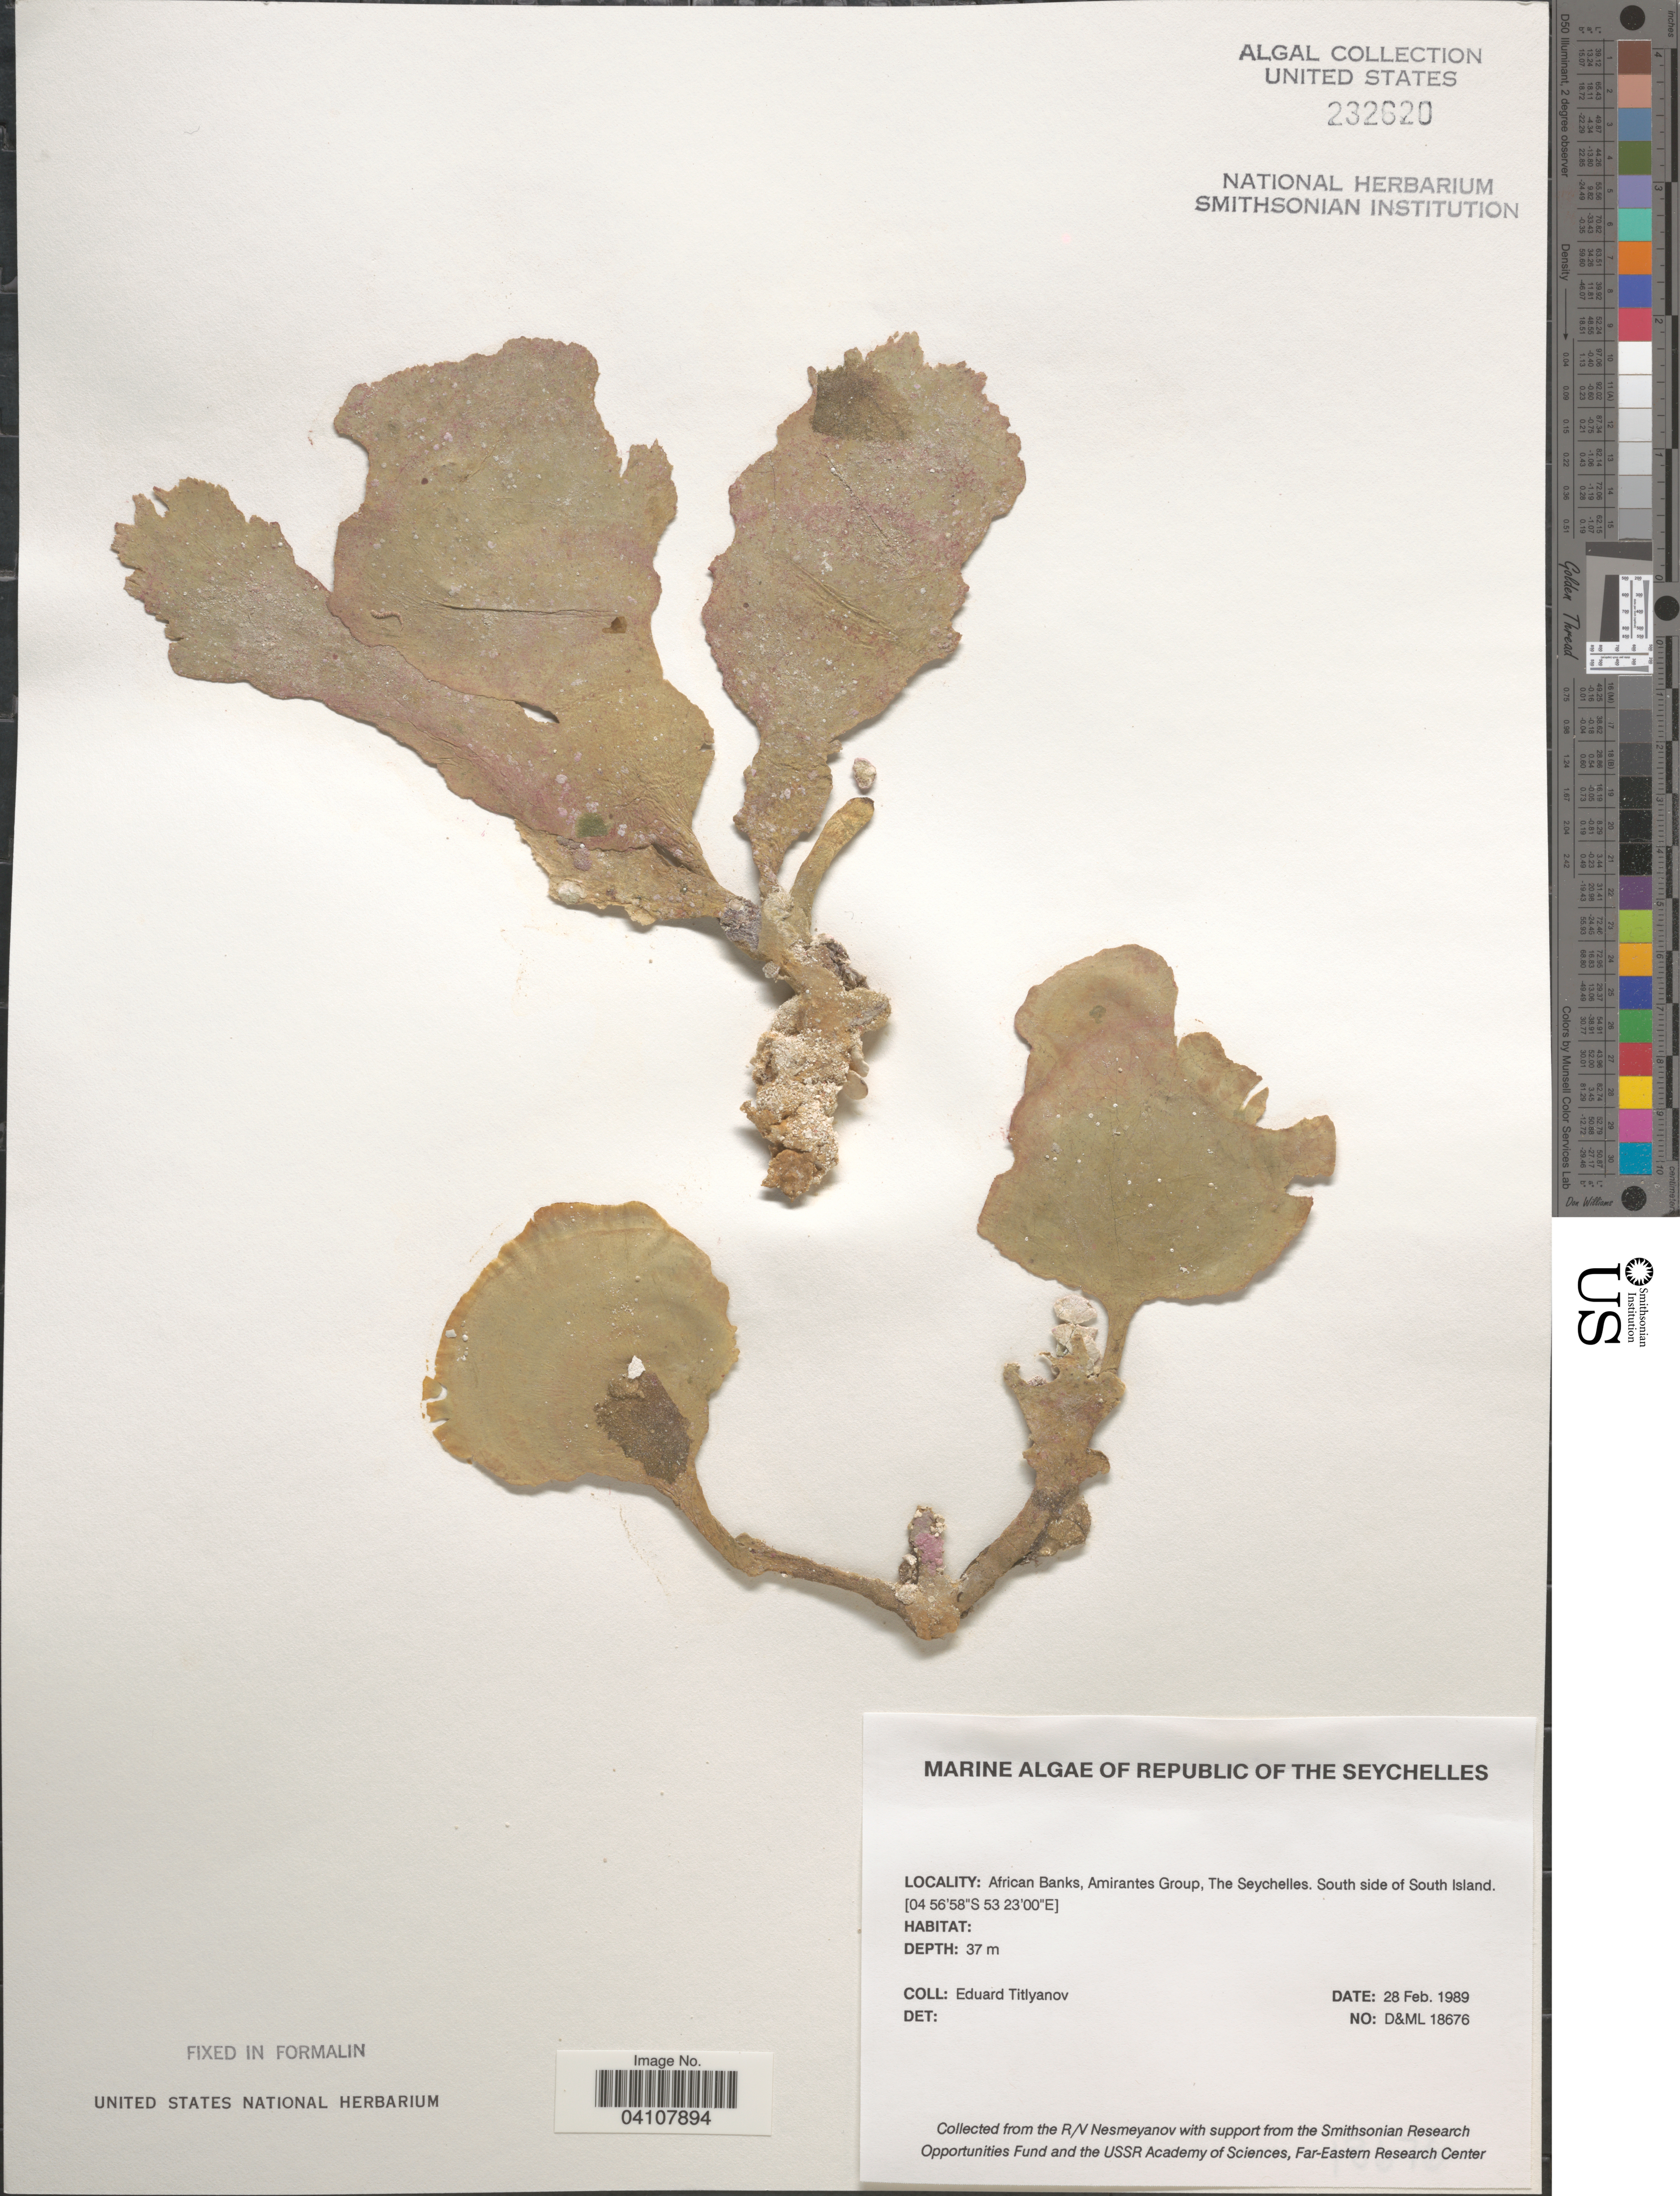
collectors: E. Titlyanov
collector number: D&ML18676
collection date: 1989-02-28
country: Seychelles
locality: Republic of the Seychelles. African Banks, Amirantes Group. South side of South Island.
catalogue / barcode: US 232620